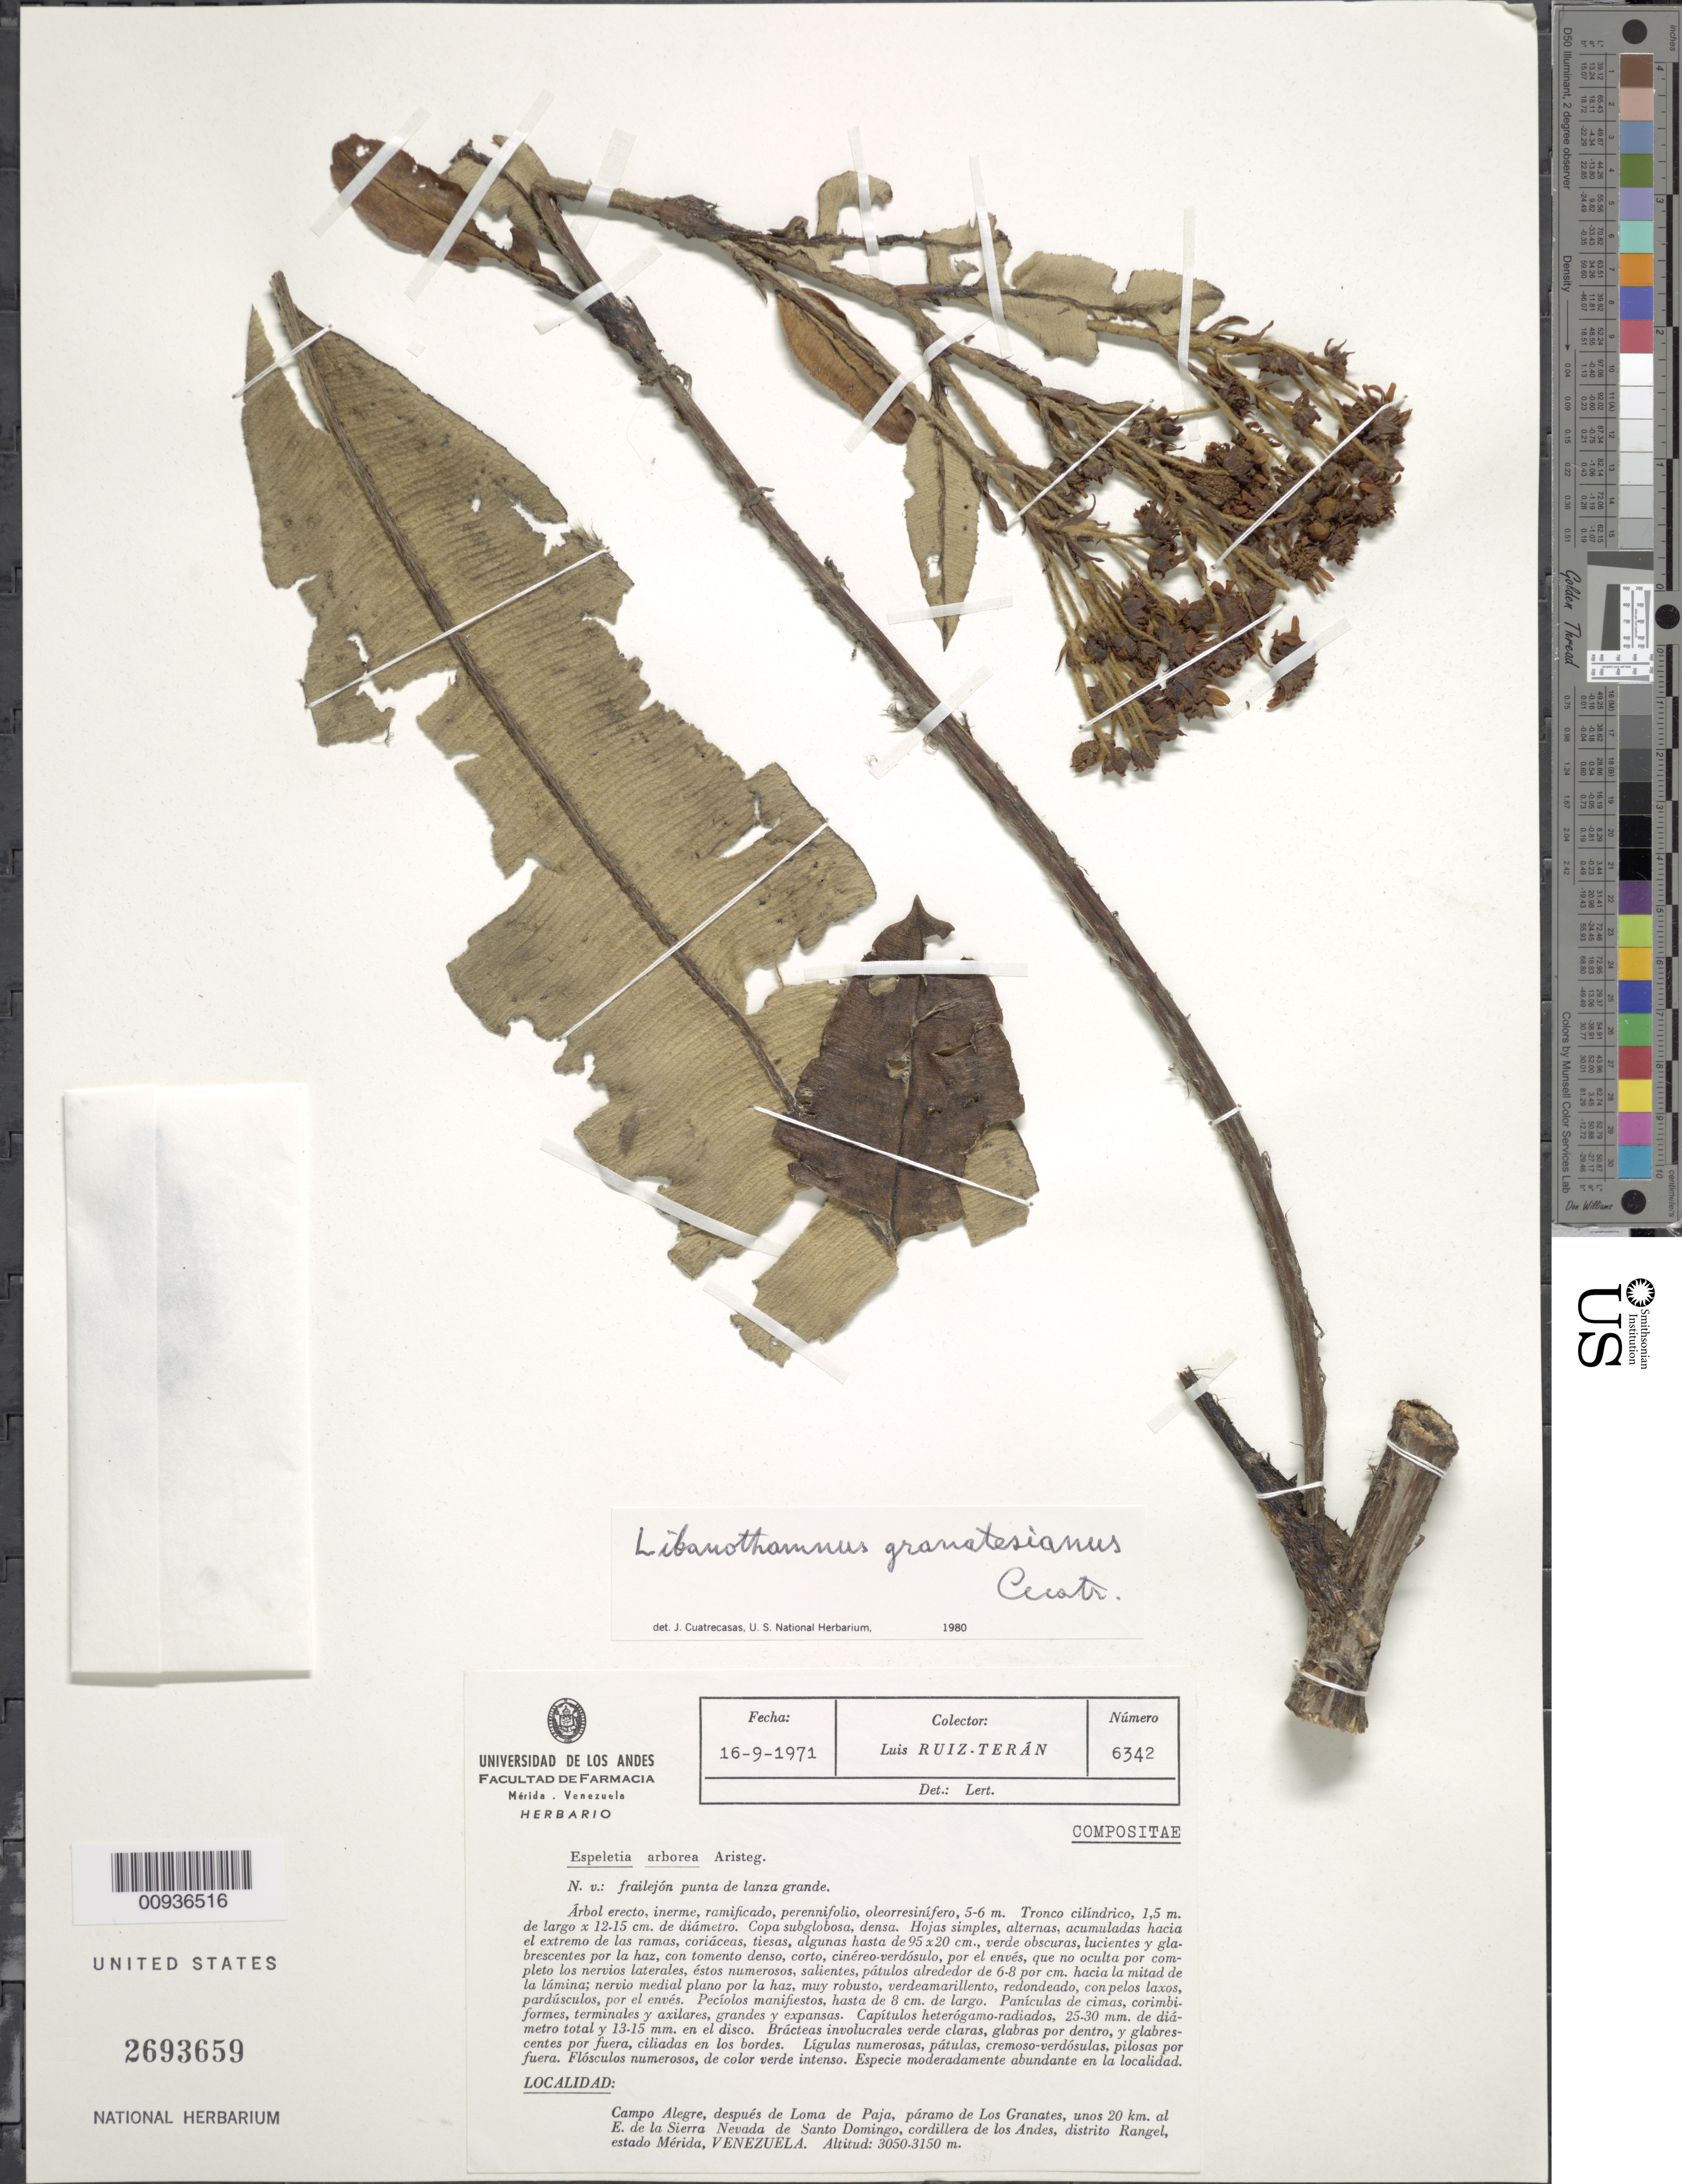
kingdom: Plantae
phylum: Tracheophyta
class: Magnoliopsida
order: Asterales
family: Asteraceae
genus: Libanothamnus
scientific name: Libanothamnus banksiifolius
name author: (Sch. Bip. & Ettingsh.) Cuatrec.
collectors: L. Teran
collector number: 6342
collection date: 1971-09-16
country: Venezuela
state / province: Mérida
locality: Campo Alegre, despues de Loma de Paja, paramo de Los Granates, unos 20 km al E de la Sierra Nevada de Santo Domingo, cordillera de los Andes, distrito Rangel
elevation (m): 3050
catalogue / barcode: US 3693659